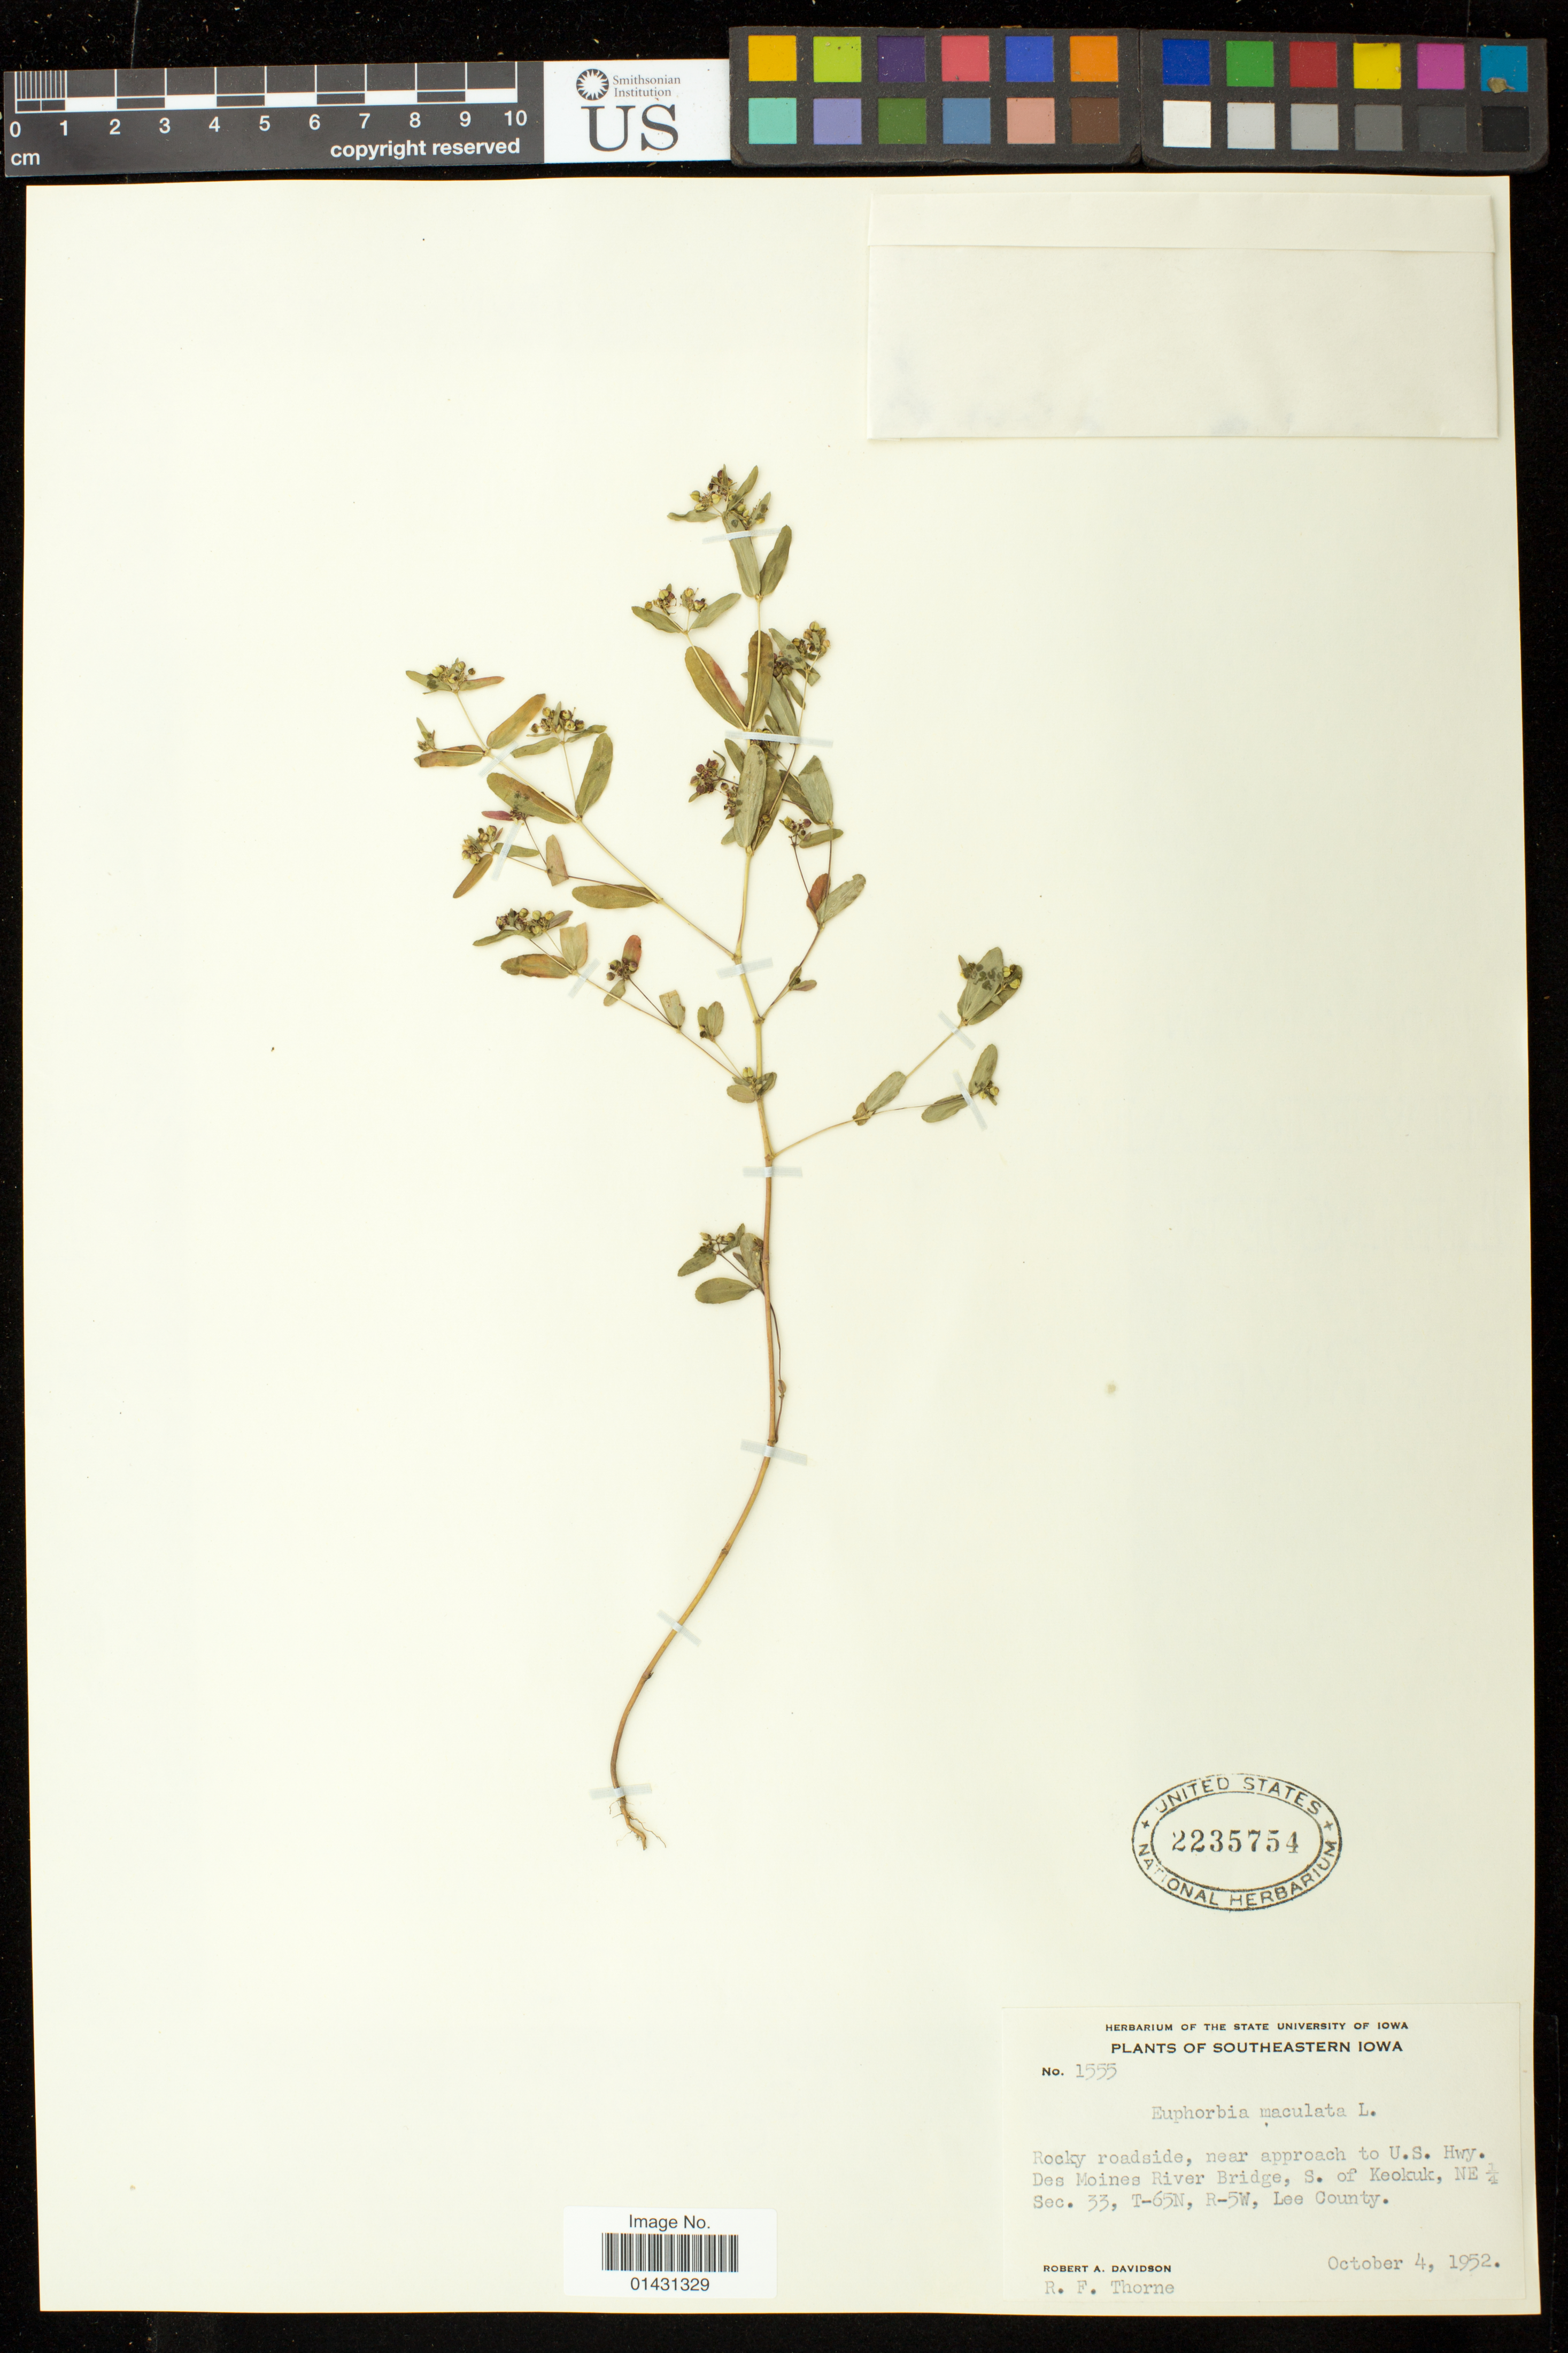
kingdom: Plantae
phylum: Tracheophyta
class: Magnoliopsida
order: Malpighiales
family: Euphorbiaceae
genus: Euphorbia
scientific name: Euphorbia maculata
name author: L.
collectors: R. A. Davidson & R. F. Thorne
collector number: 1555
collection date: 1952-10-04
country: United States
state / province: Iowa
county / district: Lee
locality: near approach to U.S. Hwy. Des Moines River Bridge, S. of Keokuk, NE 1/4 Sec. 33, T-65N, R-5W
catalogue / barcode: US 2235754